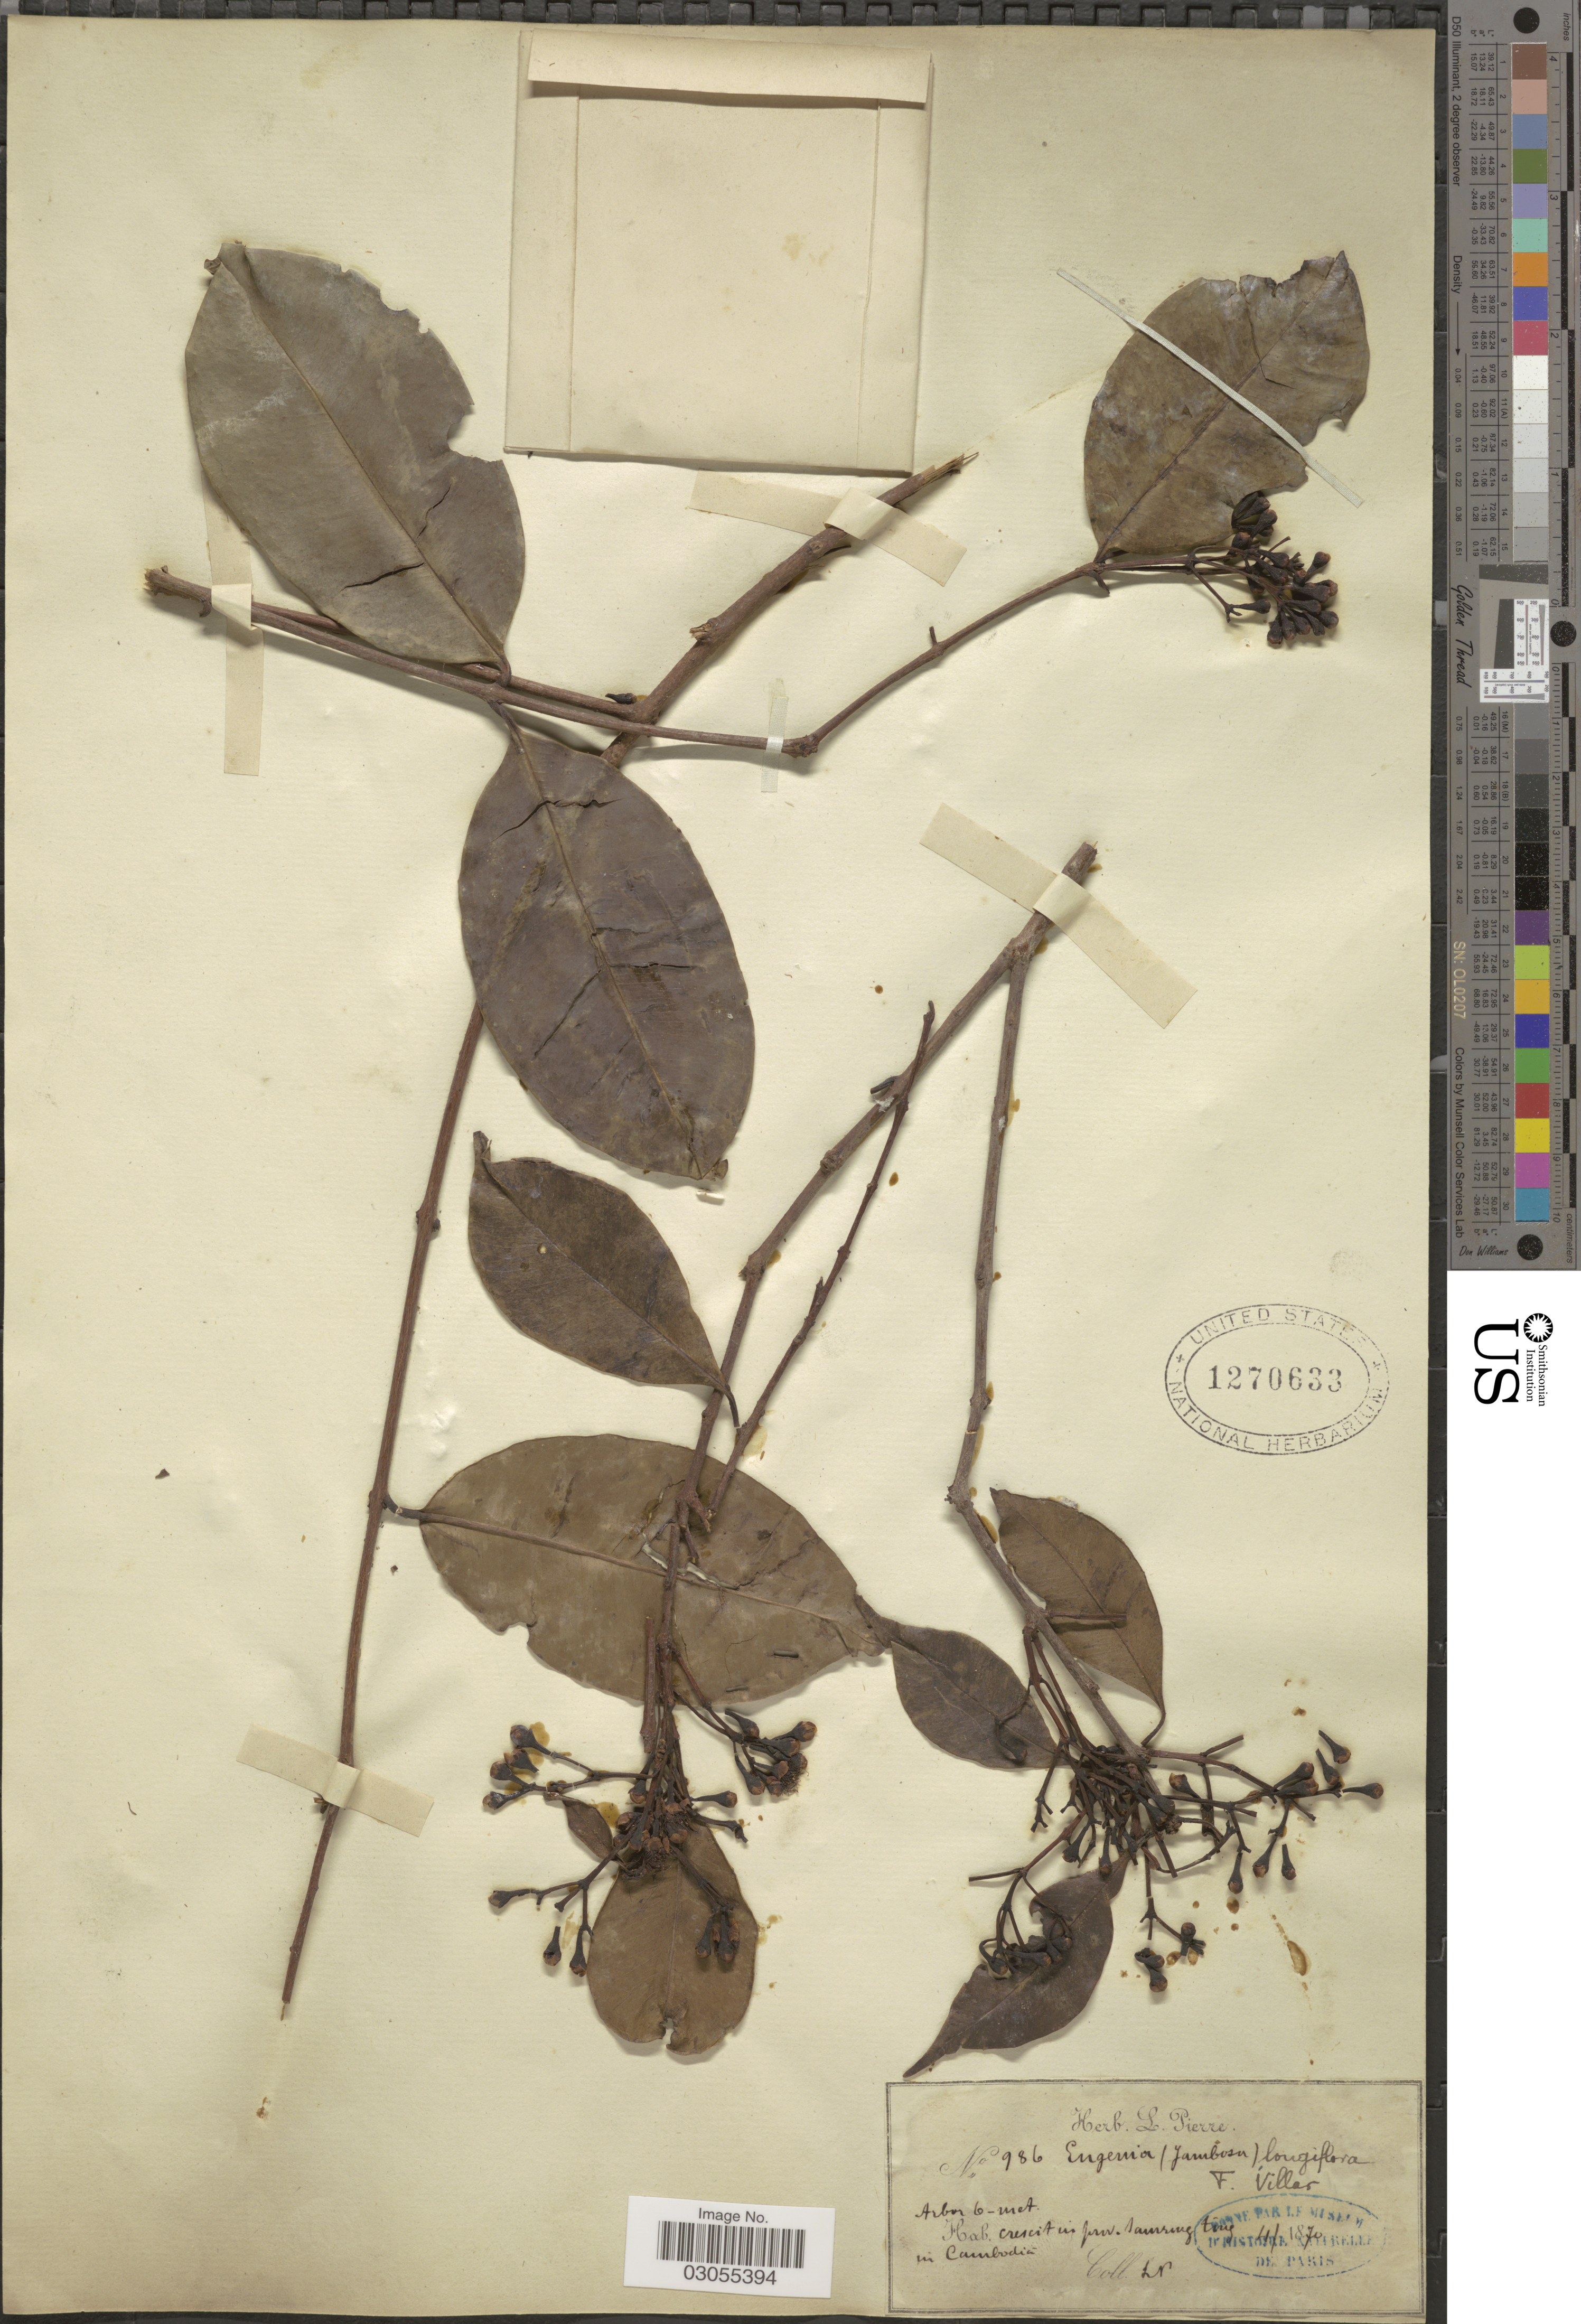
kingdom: Plantae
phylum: Tracheophyta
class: Magnoliopsida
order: Myrtales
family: Myrtaceae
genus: Syzygium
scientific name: Syzygium cerasiforme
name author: (Blume) Merr. & L.M. Perry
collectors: L. Pierre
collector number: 986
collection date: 1870-04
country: Cambodia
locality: Crescit in prov. Samring ting.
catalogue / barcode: US 1270633